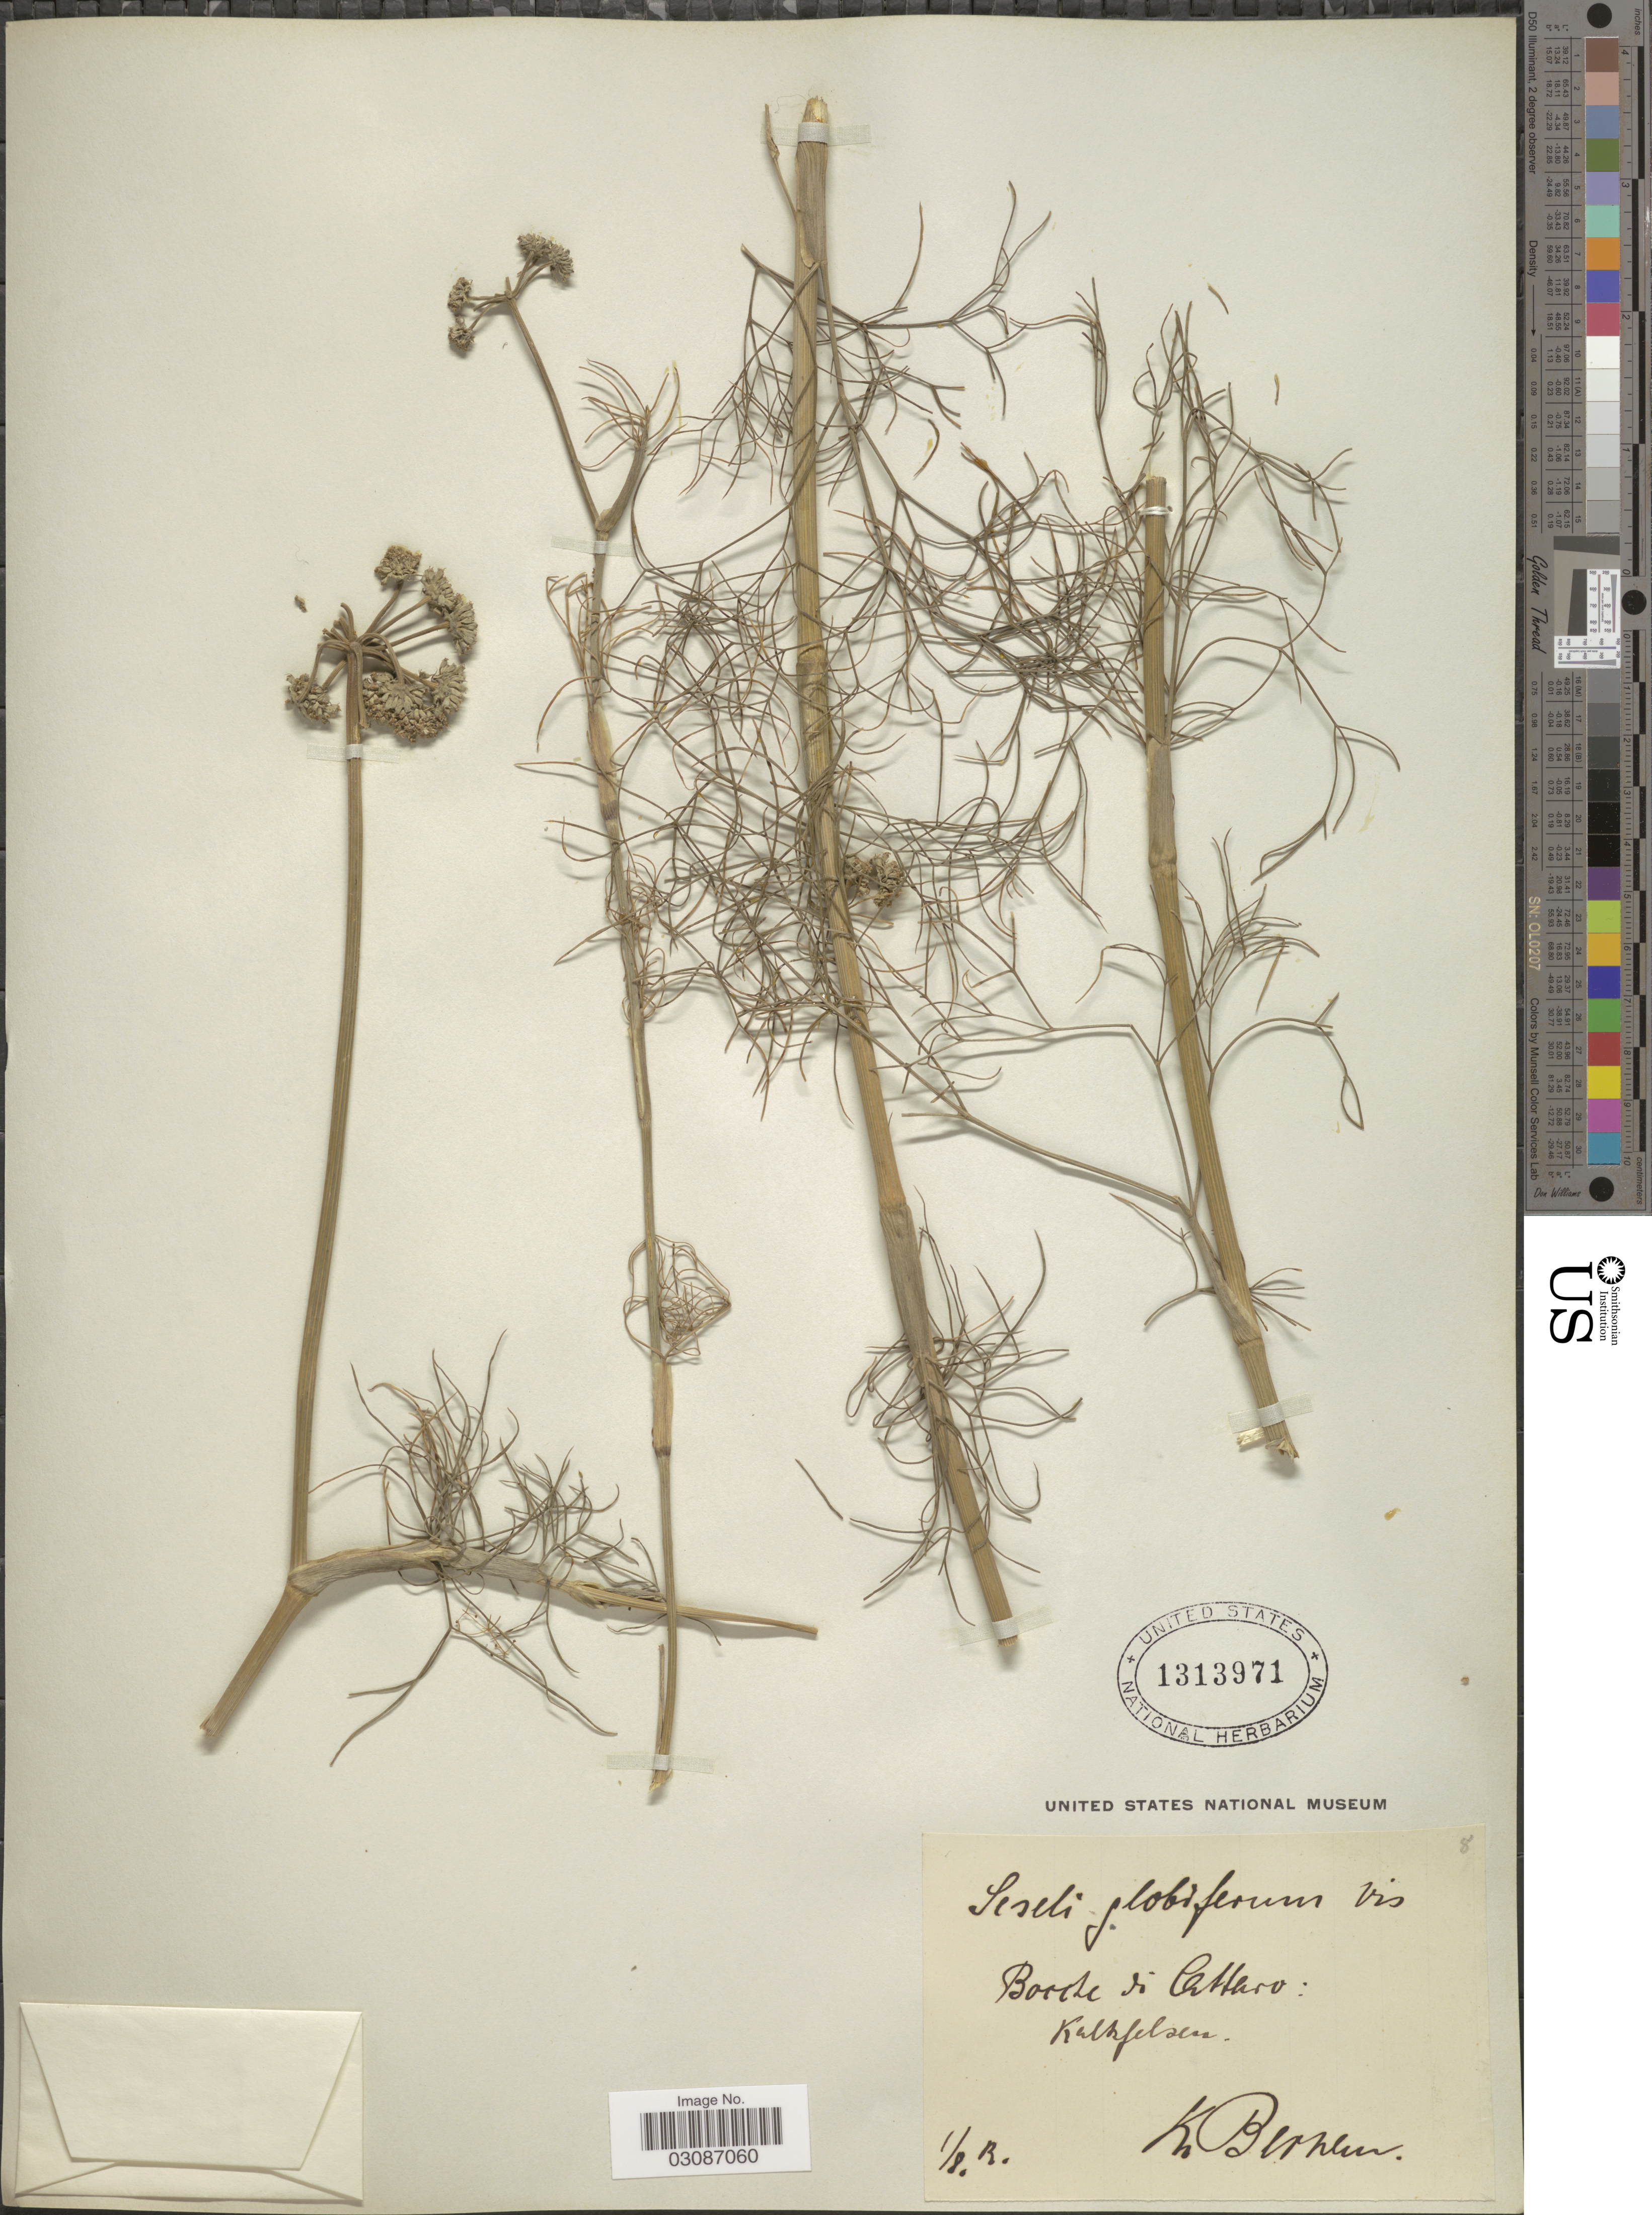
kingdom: Plantae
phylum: Tracheophyta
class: Magnoliopsida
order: Apiales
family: Apiaceae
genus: Seseli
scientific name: Seseli globiferum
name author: Vis.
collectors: K. Bernlm.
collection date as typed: Transcribed d/m/y: 1/8/13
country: Montenegro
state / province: Kotor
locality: Bay of Kotor (Bocche di Cattaro): Kalkfelsen.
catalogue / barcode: US 1313971